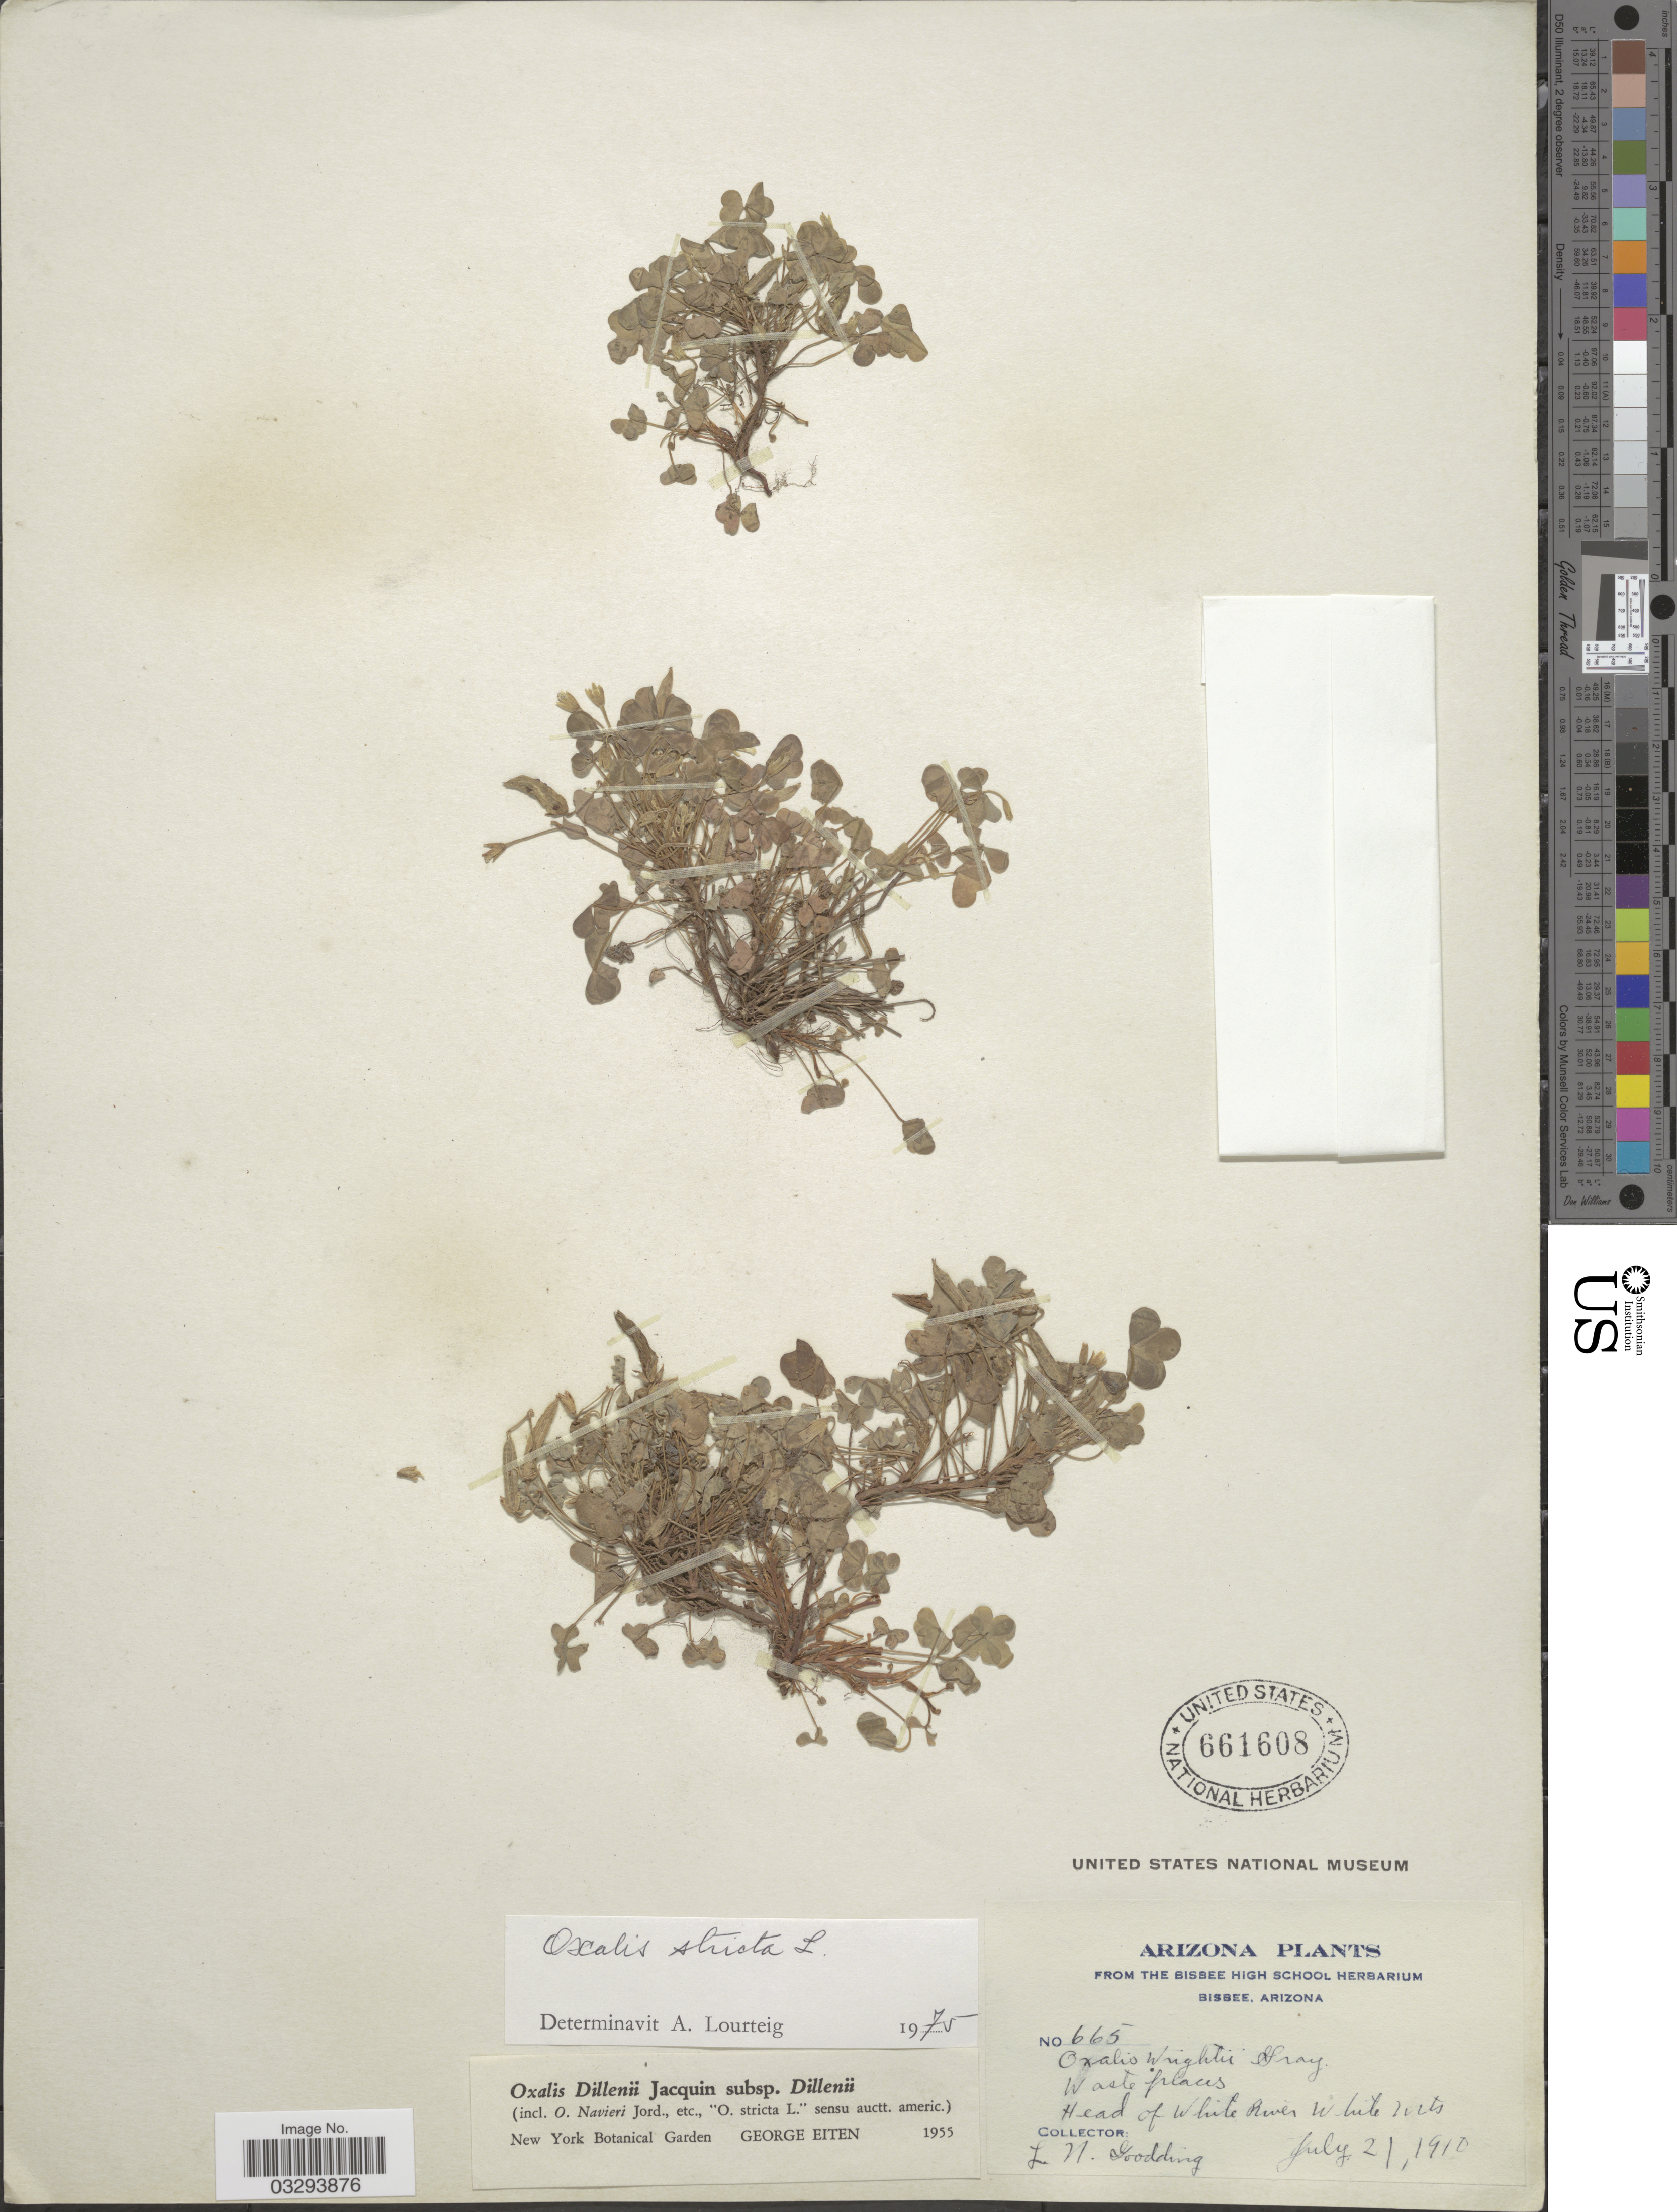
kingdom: Plantae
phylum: Tracheophyta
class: Magnoliopsida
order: Oxalidales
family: Oxalidaceae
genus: Oxalis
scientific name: Oxalis stricta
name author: L.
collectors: L. N. Goodding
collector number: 665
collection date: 1910-07-21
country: United States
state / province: Arizona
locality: Head of White River White Mts.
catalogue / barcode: US 661608